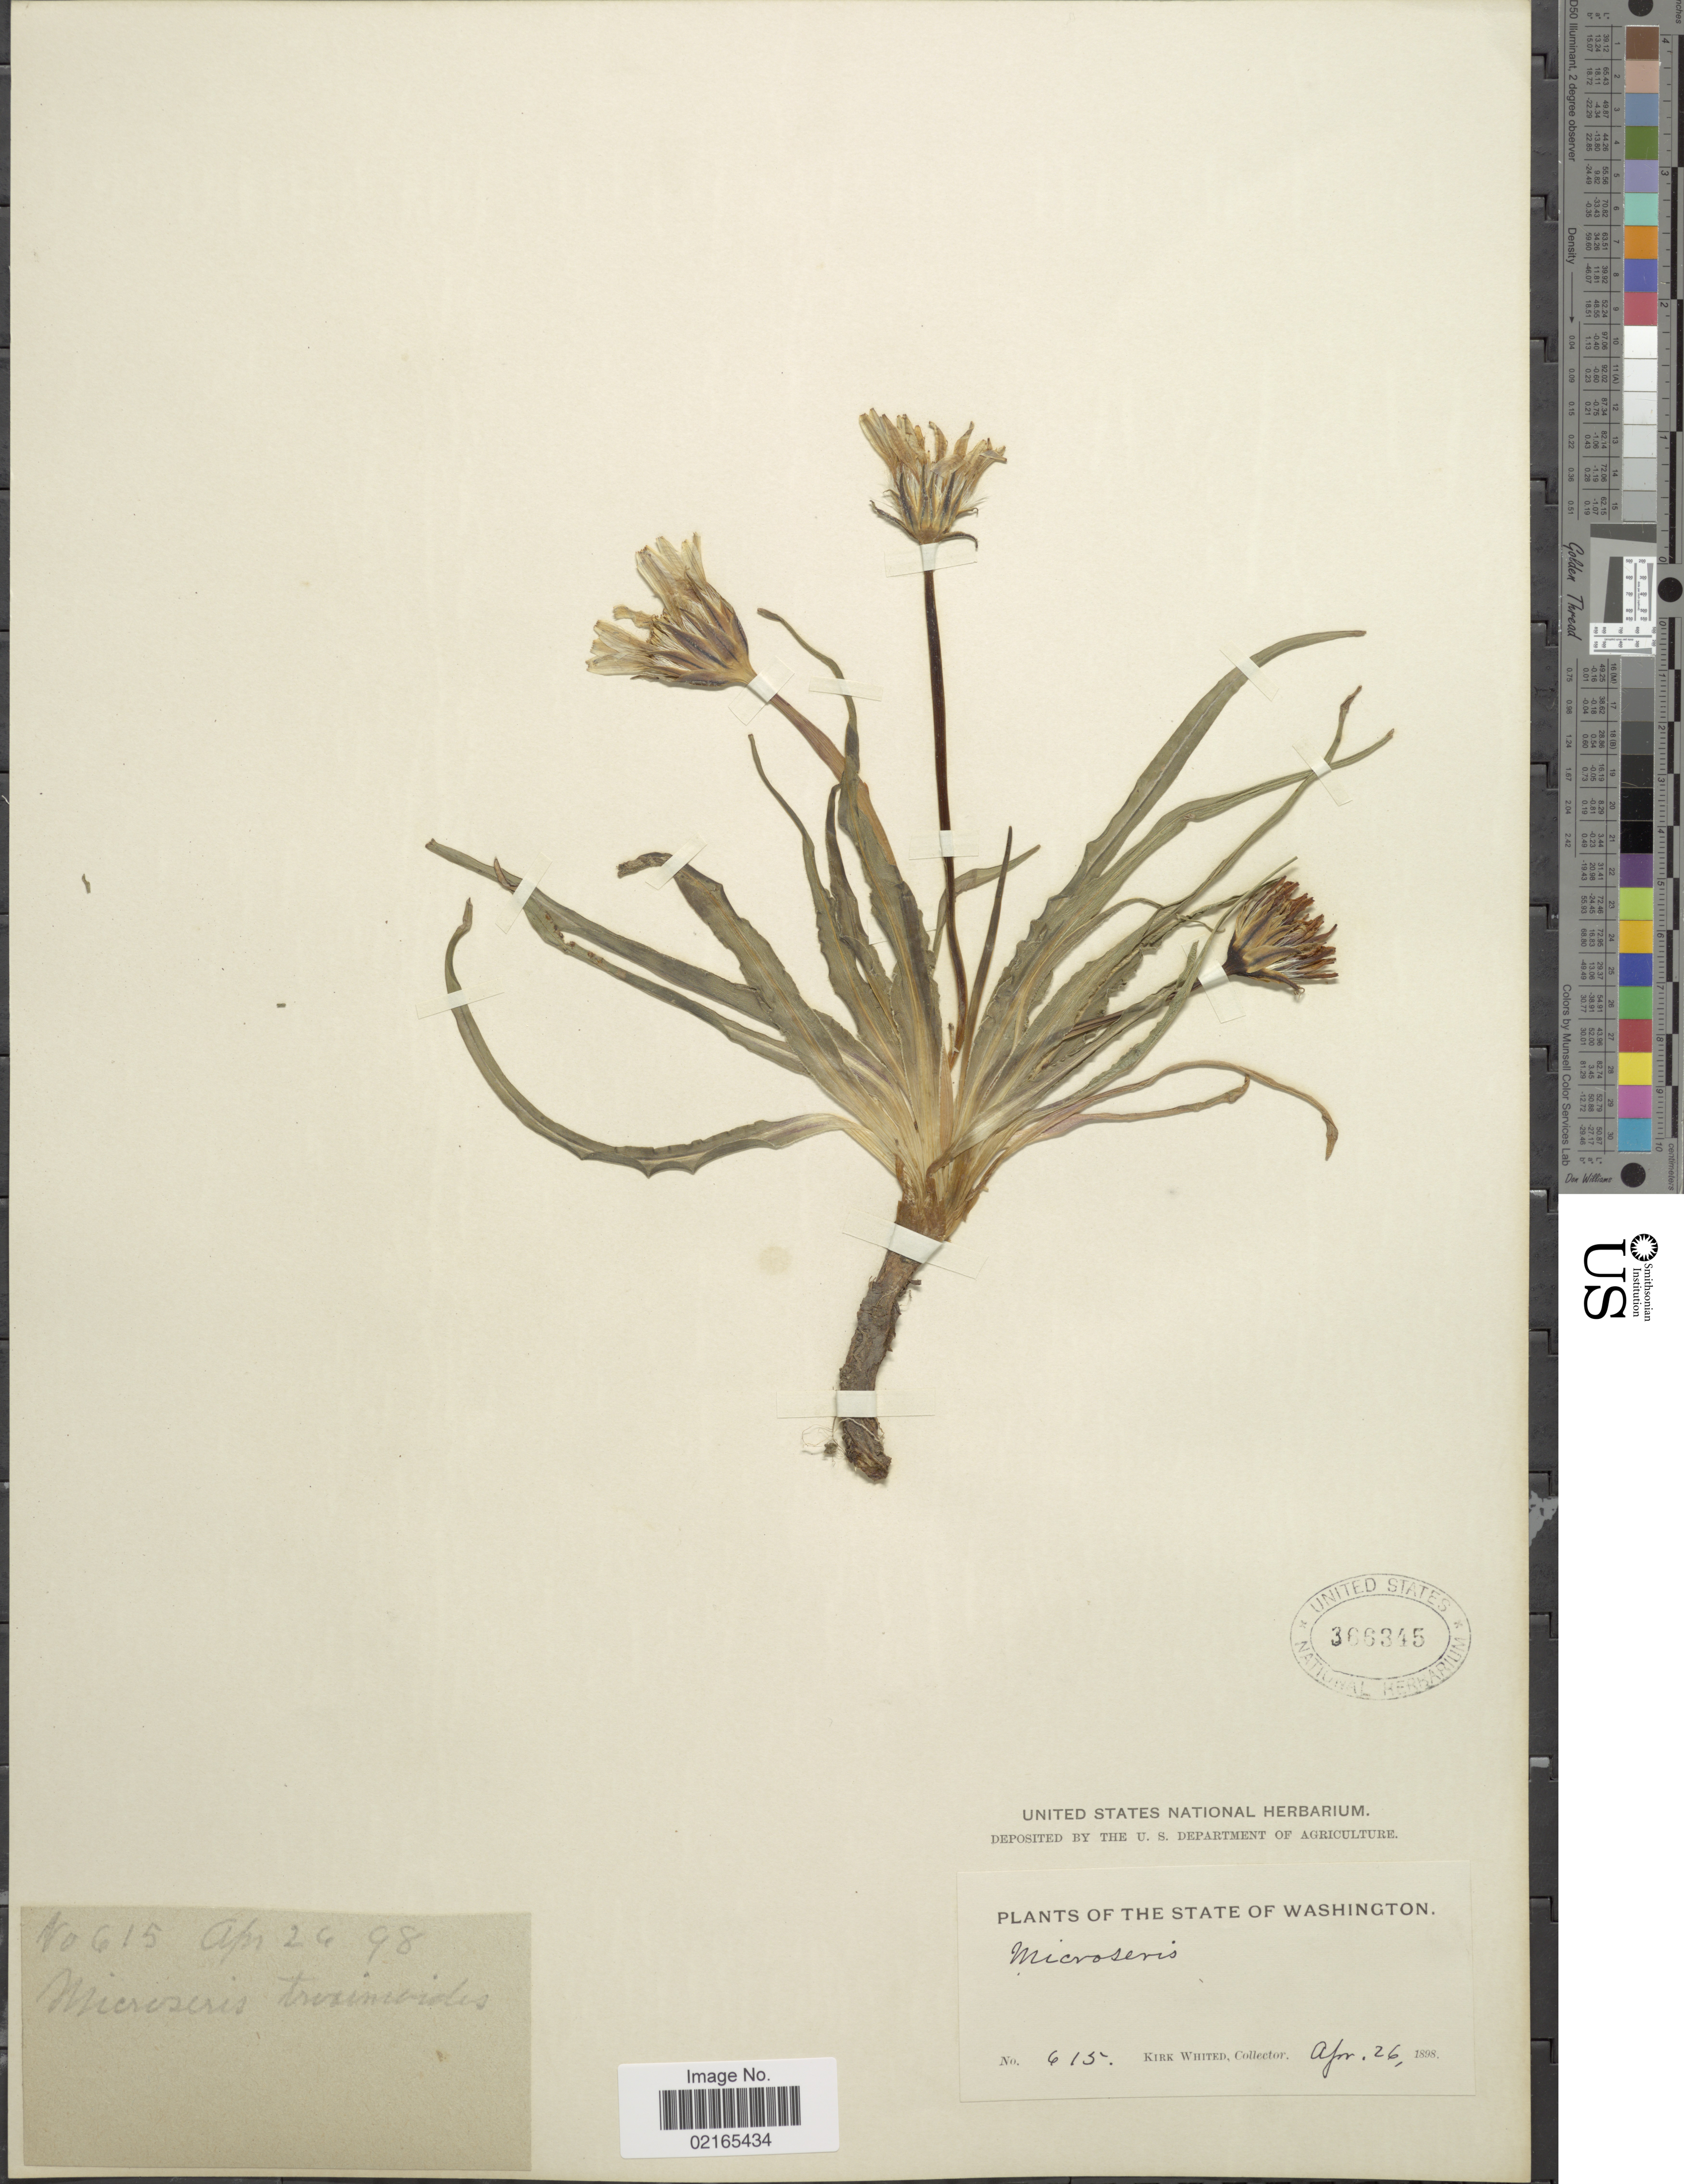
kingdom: Plantae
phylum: Tracheophyta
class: Magnoliopsida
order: Asterales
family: Asteraceae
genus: Nothocalais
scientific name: Nothocalais troximoides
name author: (A. Gray) Greene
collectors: K. Whited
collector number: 615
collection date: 1898-04-26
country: United States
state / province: Washington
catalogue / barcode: US 366345